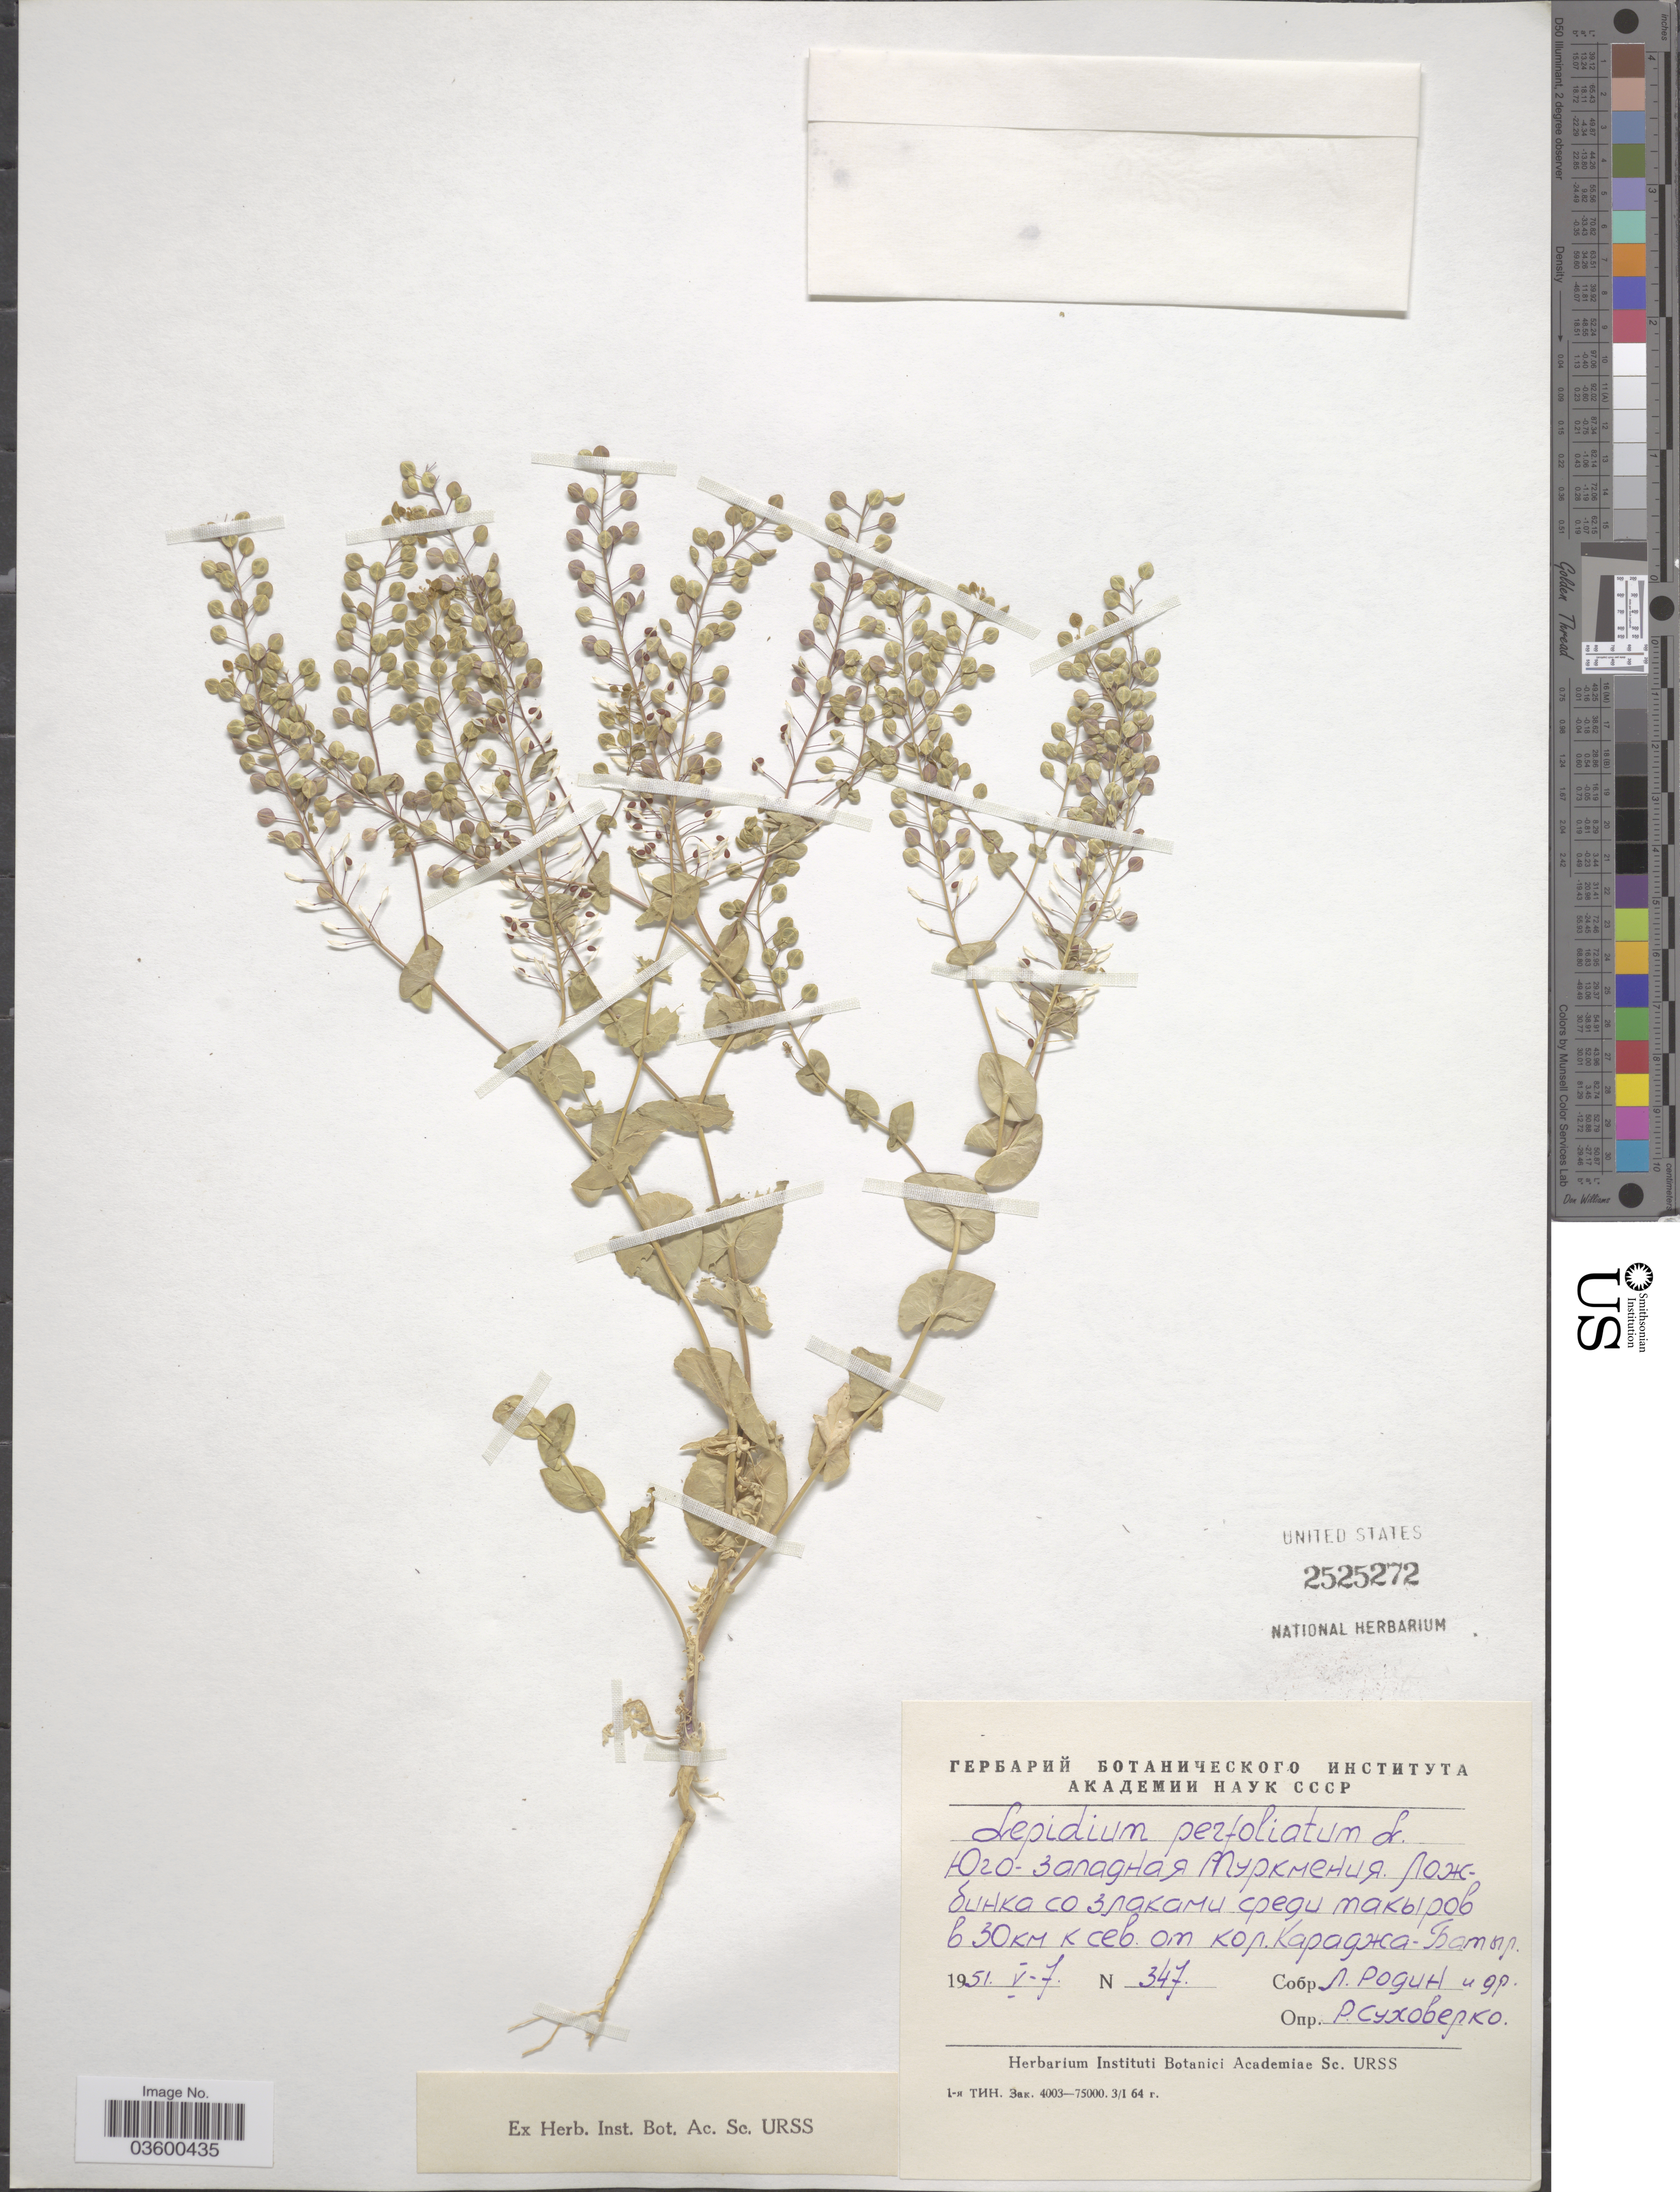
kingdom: Plantae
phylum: Tracheophyta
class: Magnoliopsida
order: Brassicales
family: Brassicaceae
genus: Lepidium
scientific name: Lepidium perfoliatum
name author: L.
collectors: L. Rodin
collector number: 347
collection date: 1951-05-07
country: Turkmenistan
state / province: Balkan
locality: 30 km N from Garajabatyr.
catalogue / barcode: US 2525272